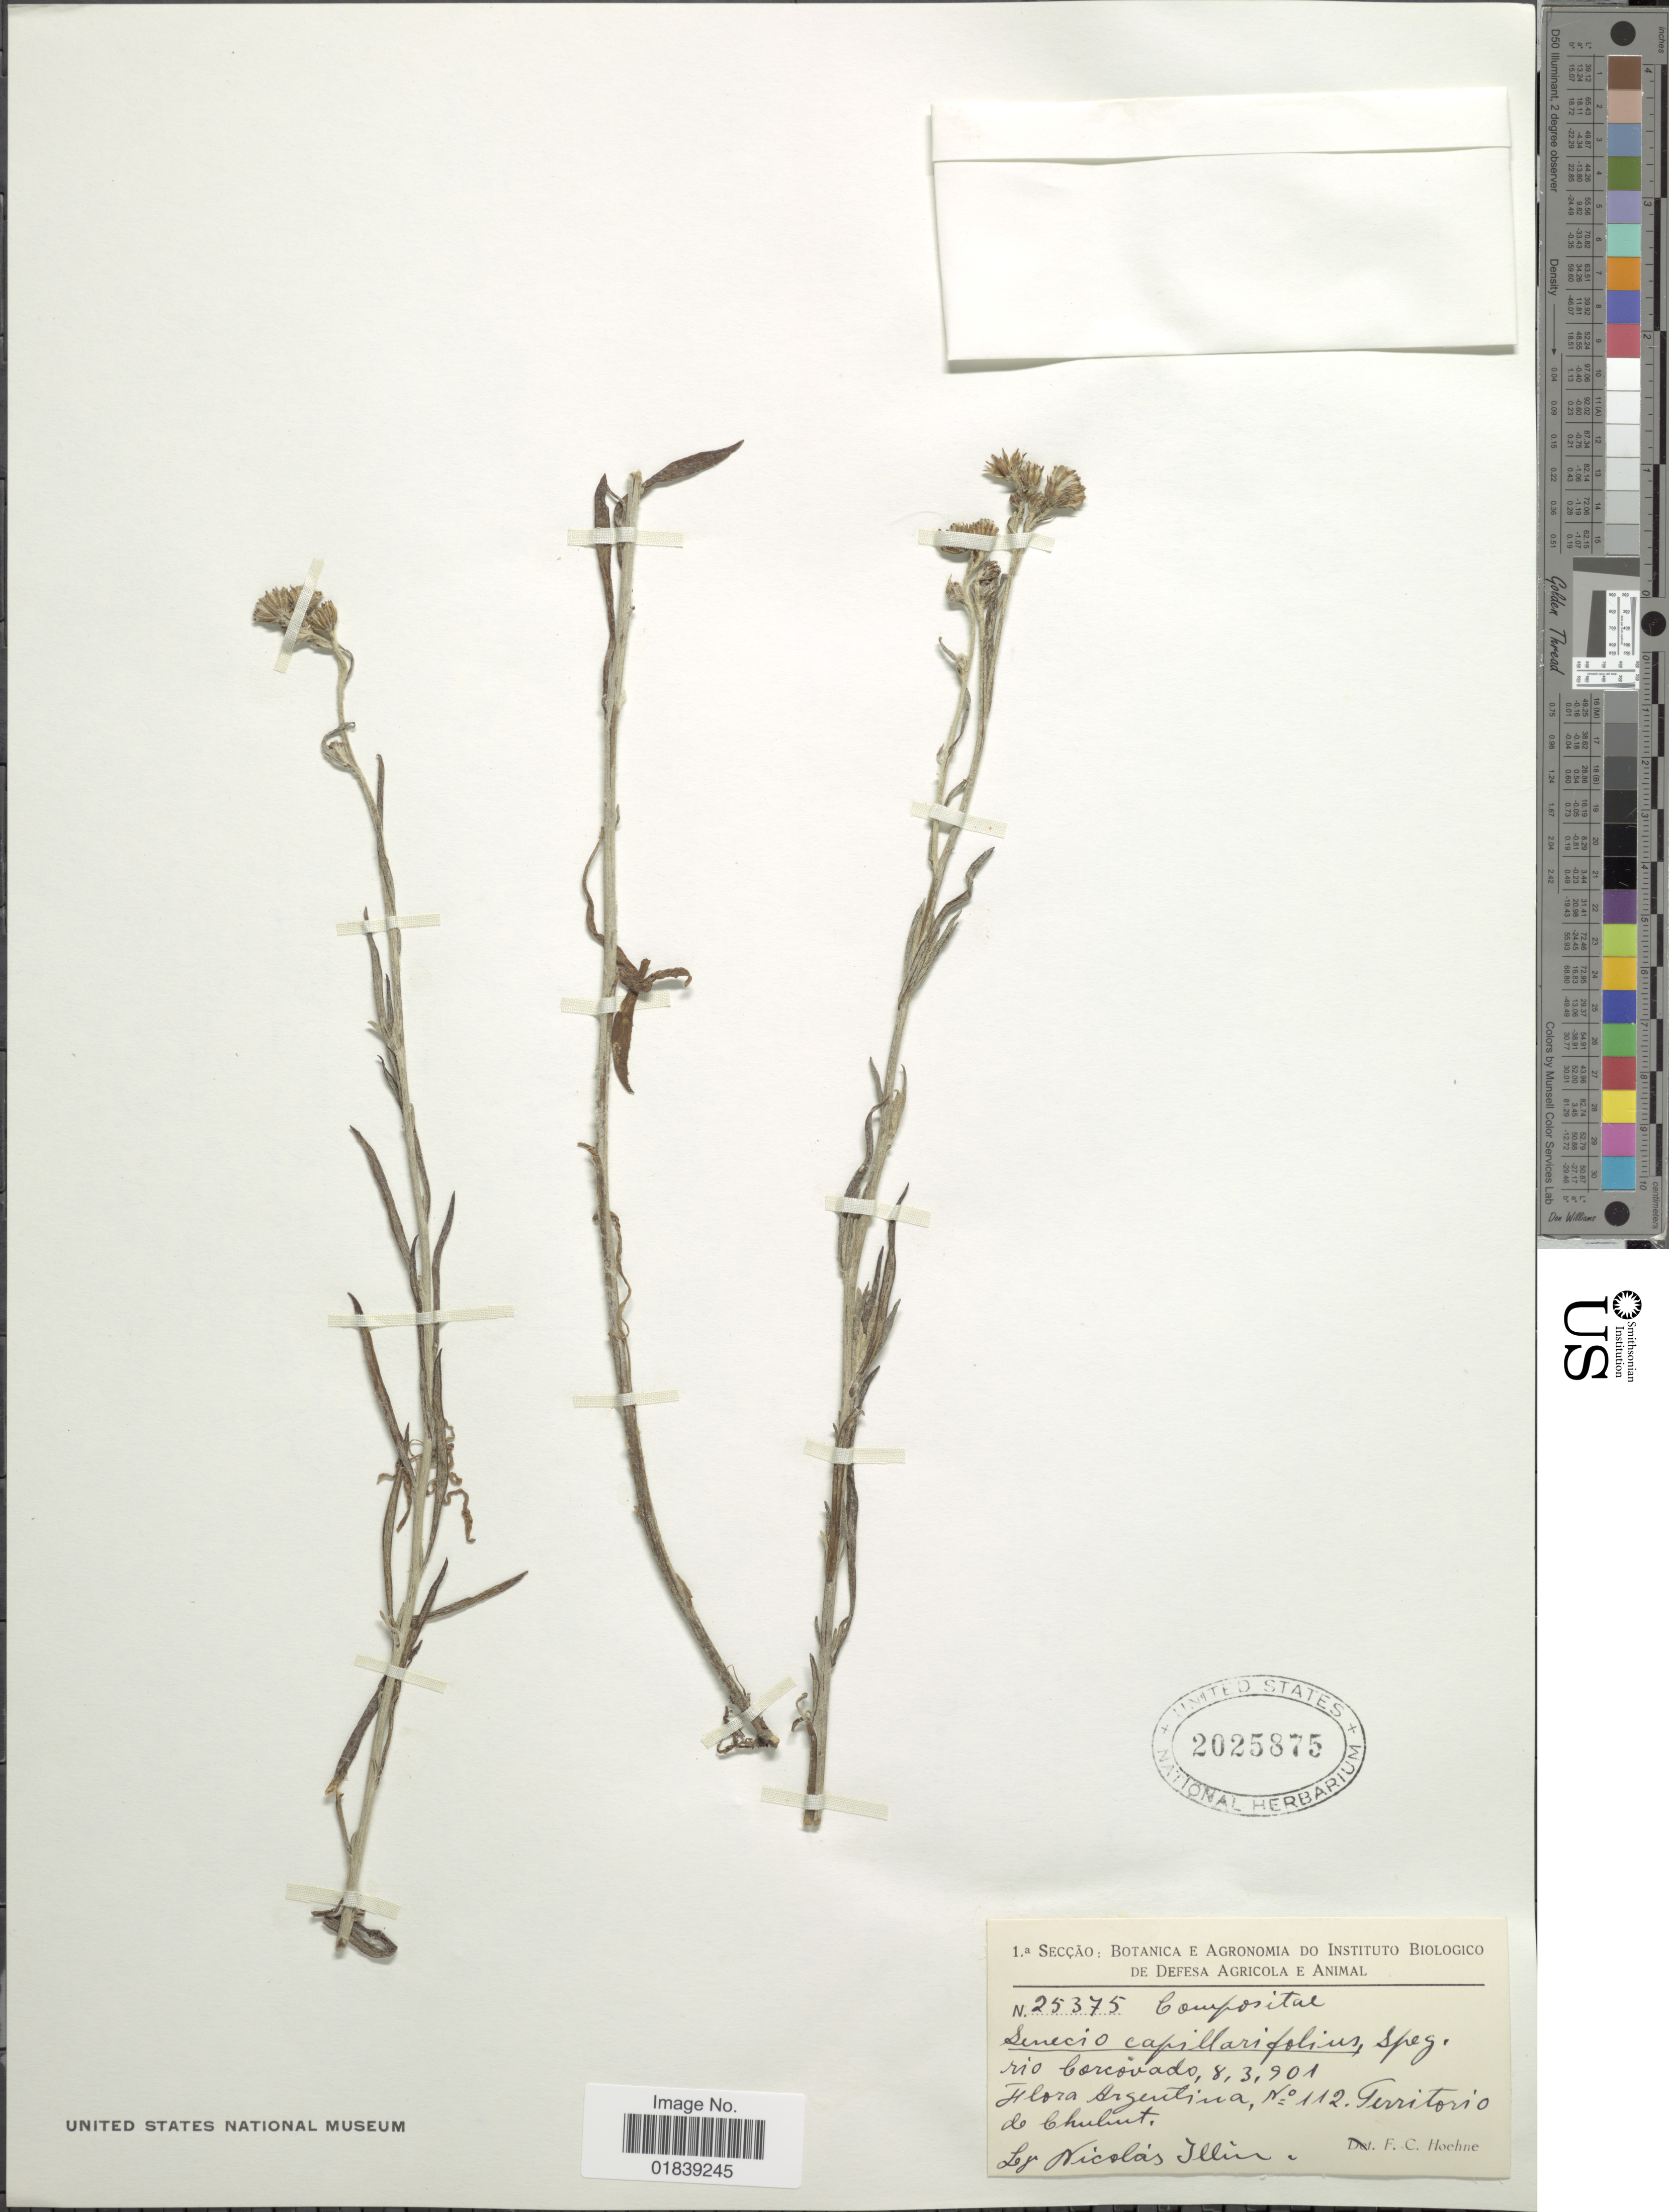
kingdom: Plantae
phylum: Tracheophyta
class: Magnoliopsida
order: Asterales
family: Asteraceae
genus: Senecio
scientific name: Senecio chrysocomoides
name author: Hook. & Arn.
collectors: N. Illin & F. C. Hoehne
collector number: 112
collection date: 1901-03-08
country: Argentina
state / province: Chubut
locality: Rio Corcovado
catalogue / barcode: US 2025875